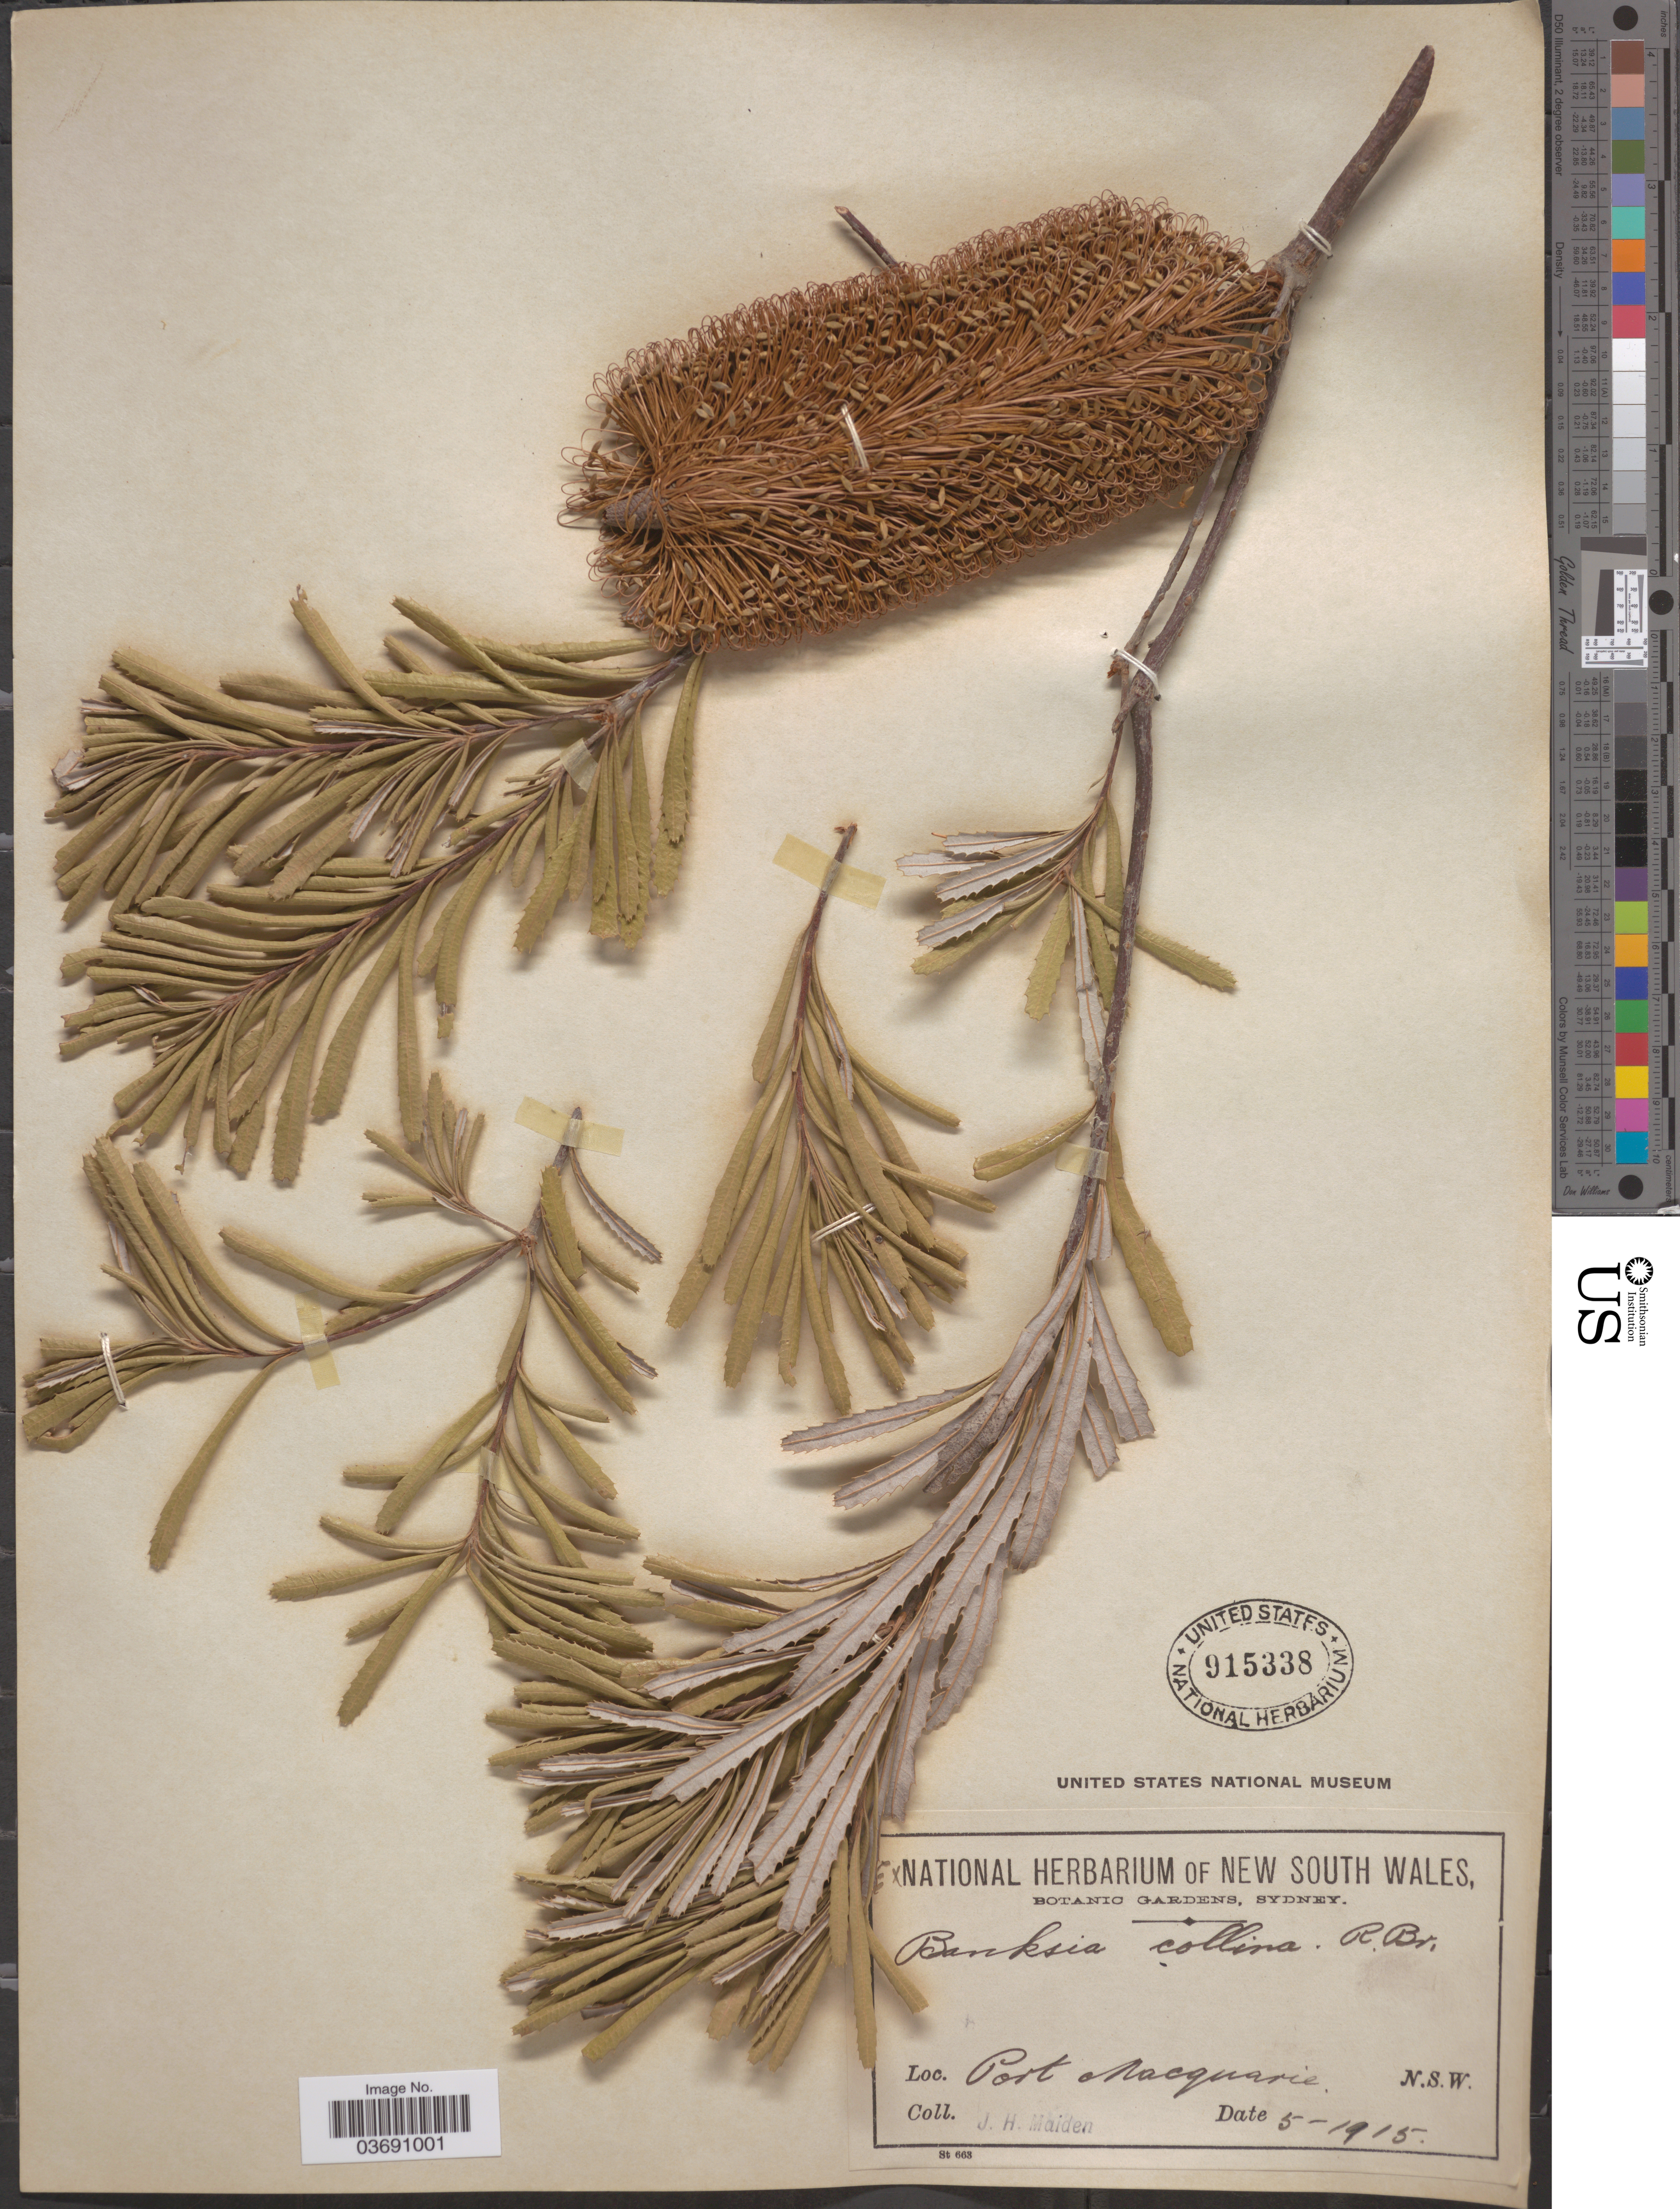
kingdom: Plantae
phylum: Tracheophyta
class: Magnoliopsida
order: Proteales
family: Proteaceae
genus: Banksia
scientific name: Banksia collina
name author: R. Br.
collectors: J. Maiden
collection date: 1915-05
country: Australia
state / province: New South Wales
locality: Port Macquarie.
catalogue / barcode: US 915338